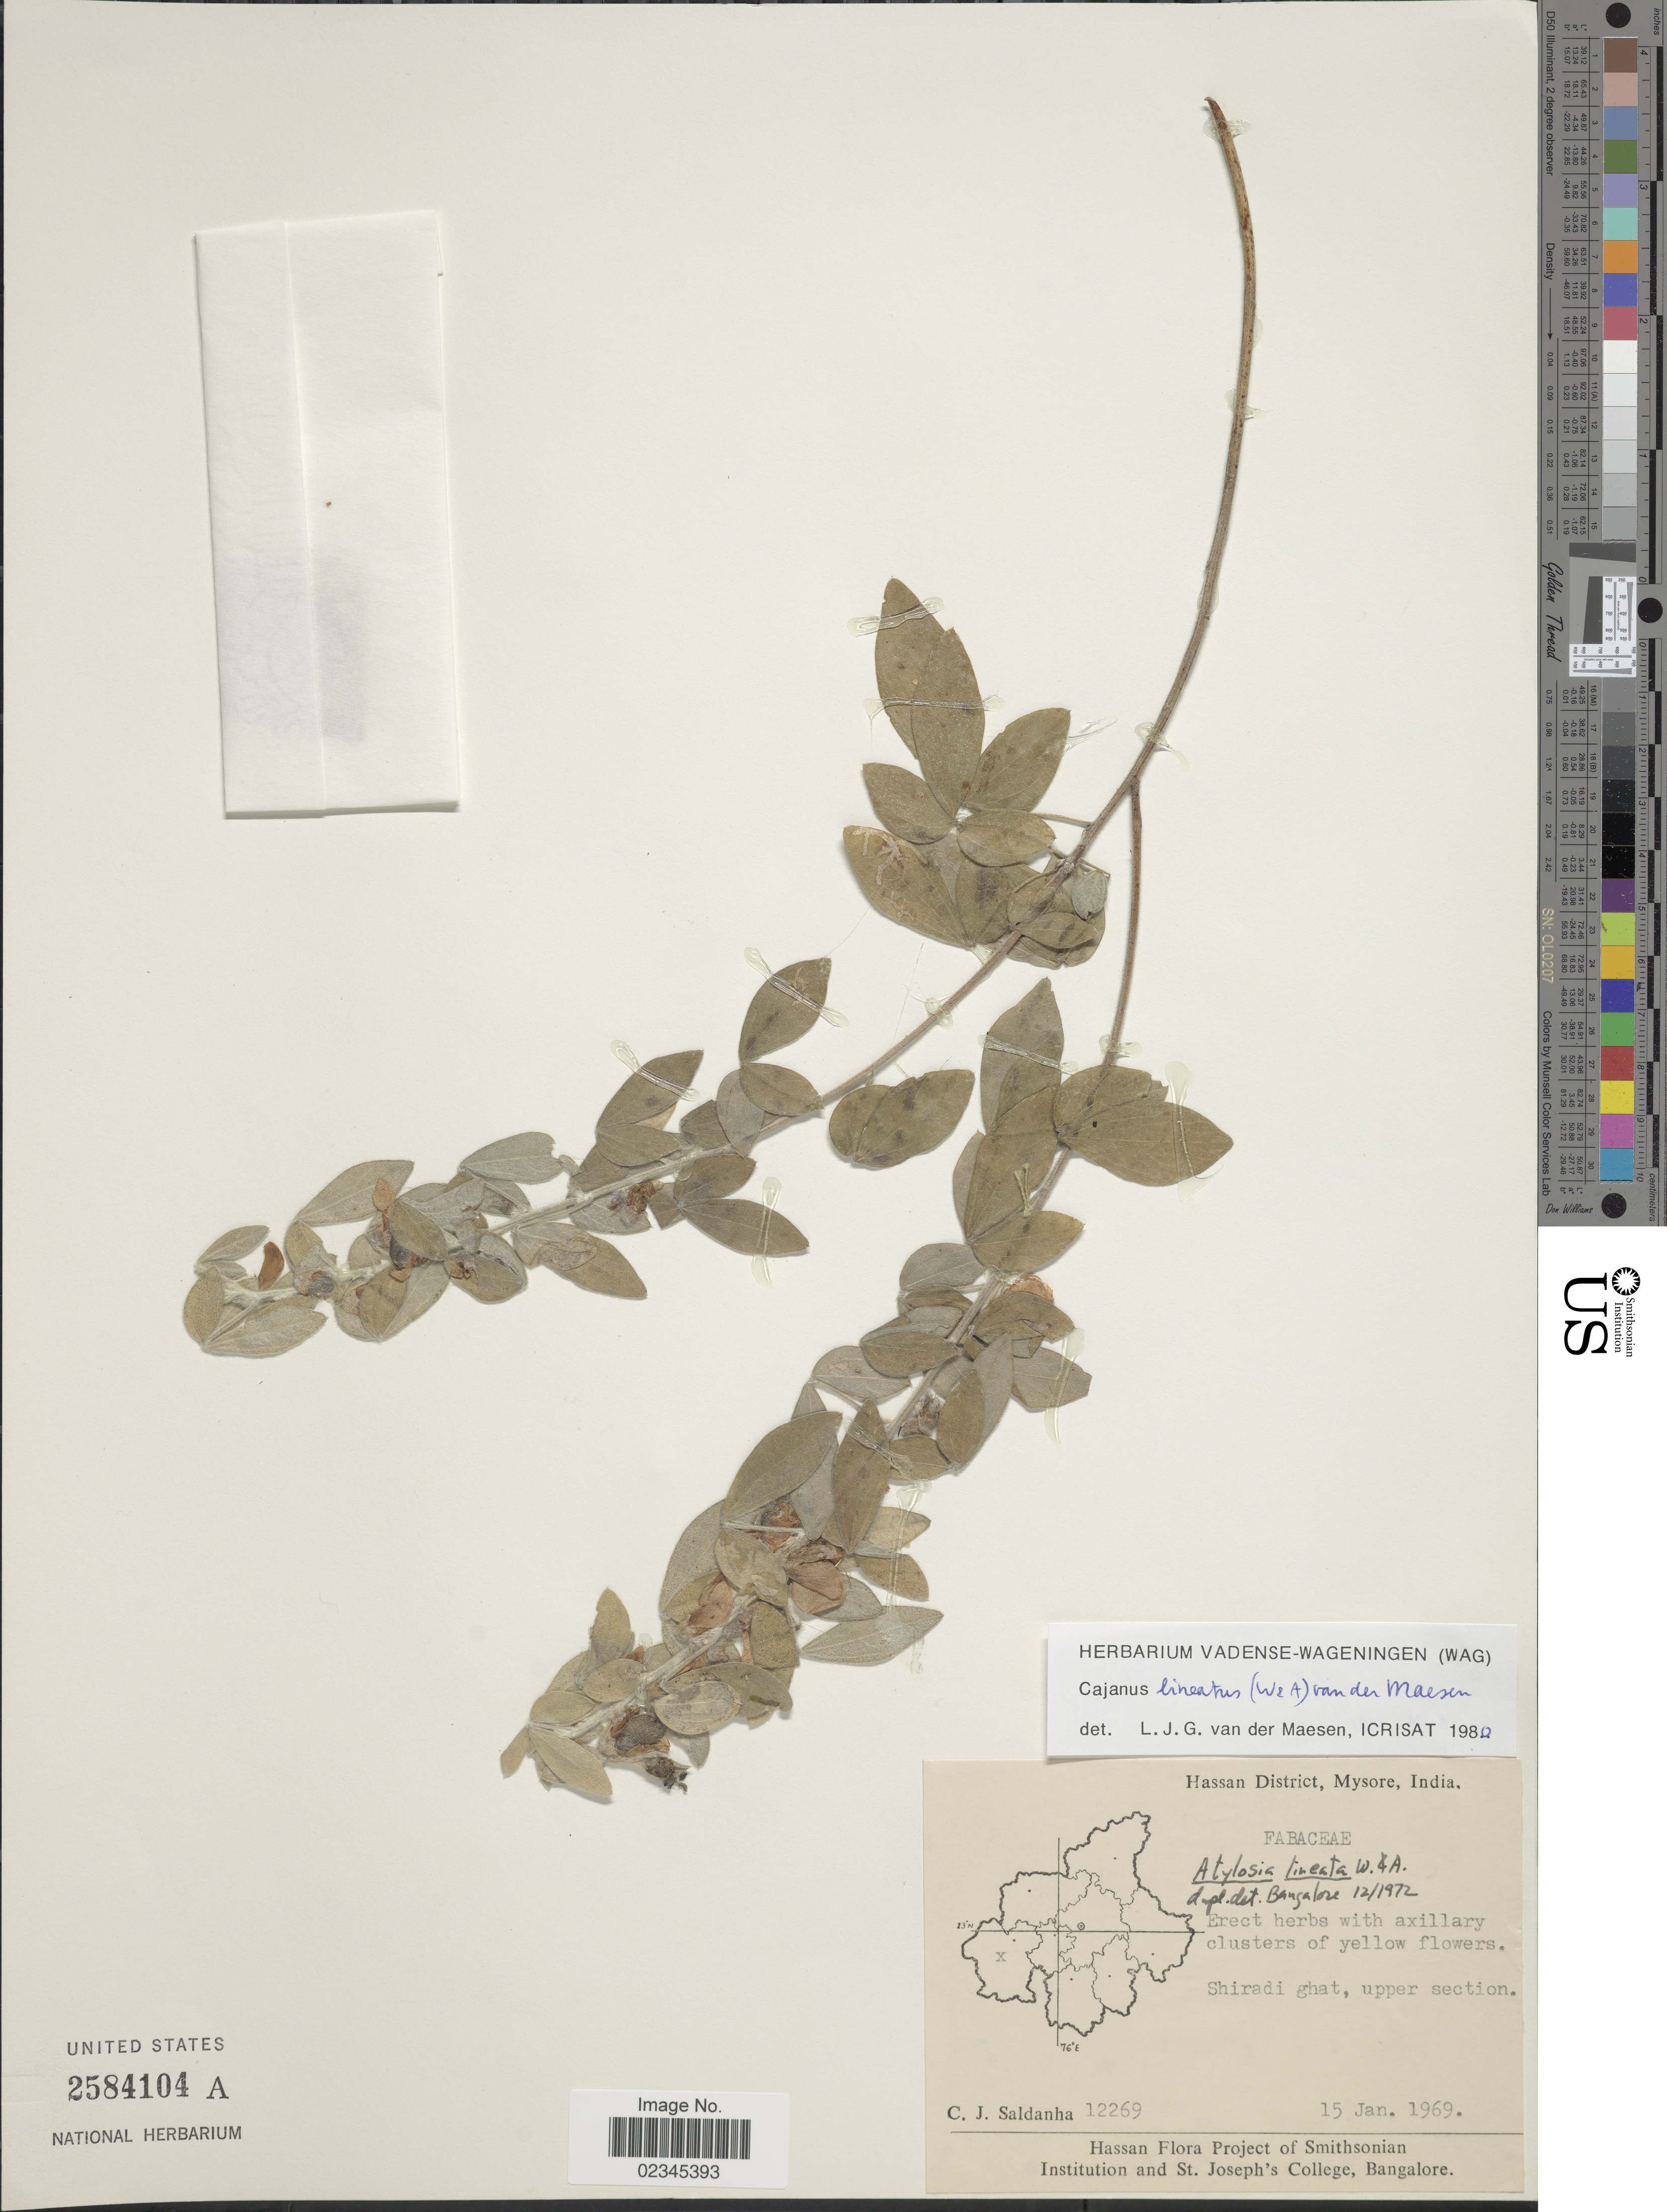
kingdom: Plantae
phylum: Tracheophyta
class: Magnoliopsida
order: Fabales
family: Fabaceae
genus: Cajanus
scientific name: Cajanus lineatus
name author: (Wight & Arn.) Maesen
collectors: C. J. Saldanha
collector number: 12269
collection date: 1969-01-15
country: India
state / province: Karnataka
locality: Hassan District, Mysore. Shiradi ghat, upper section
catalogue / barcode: US 2584104A